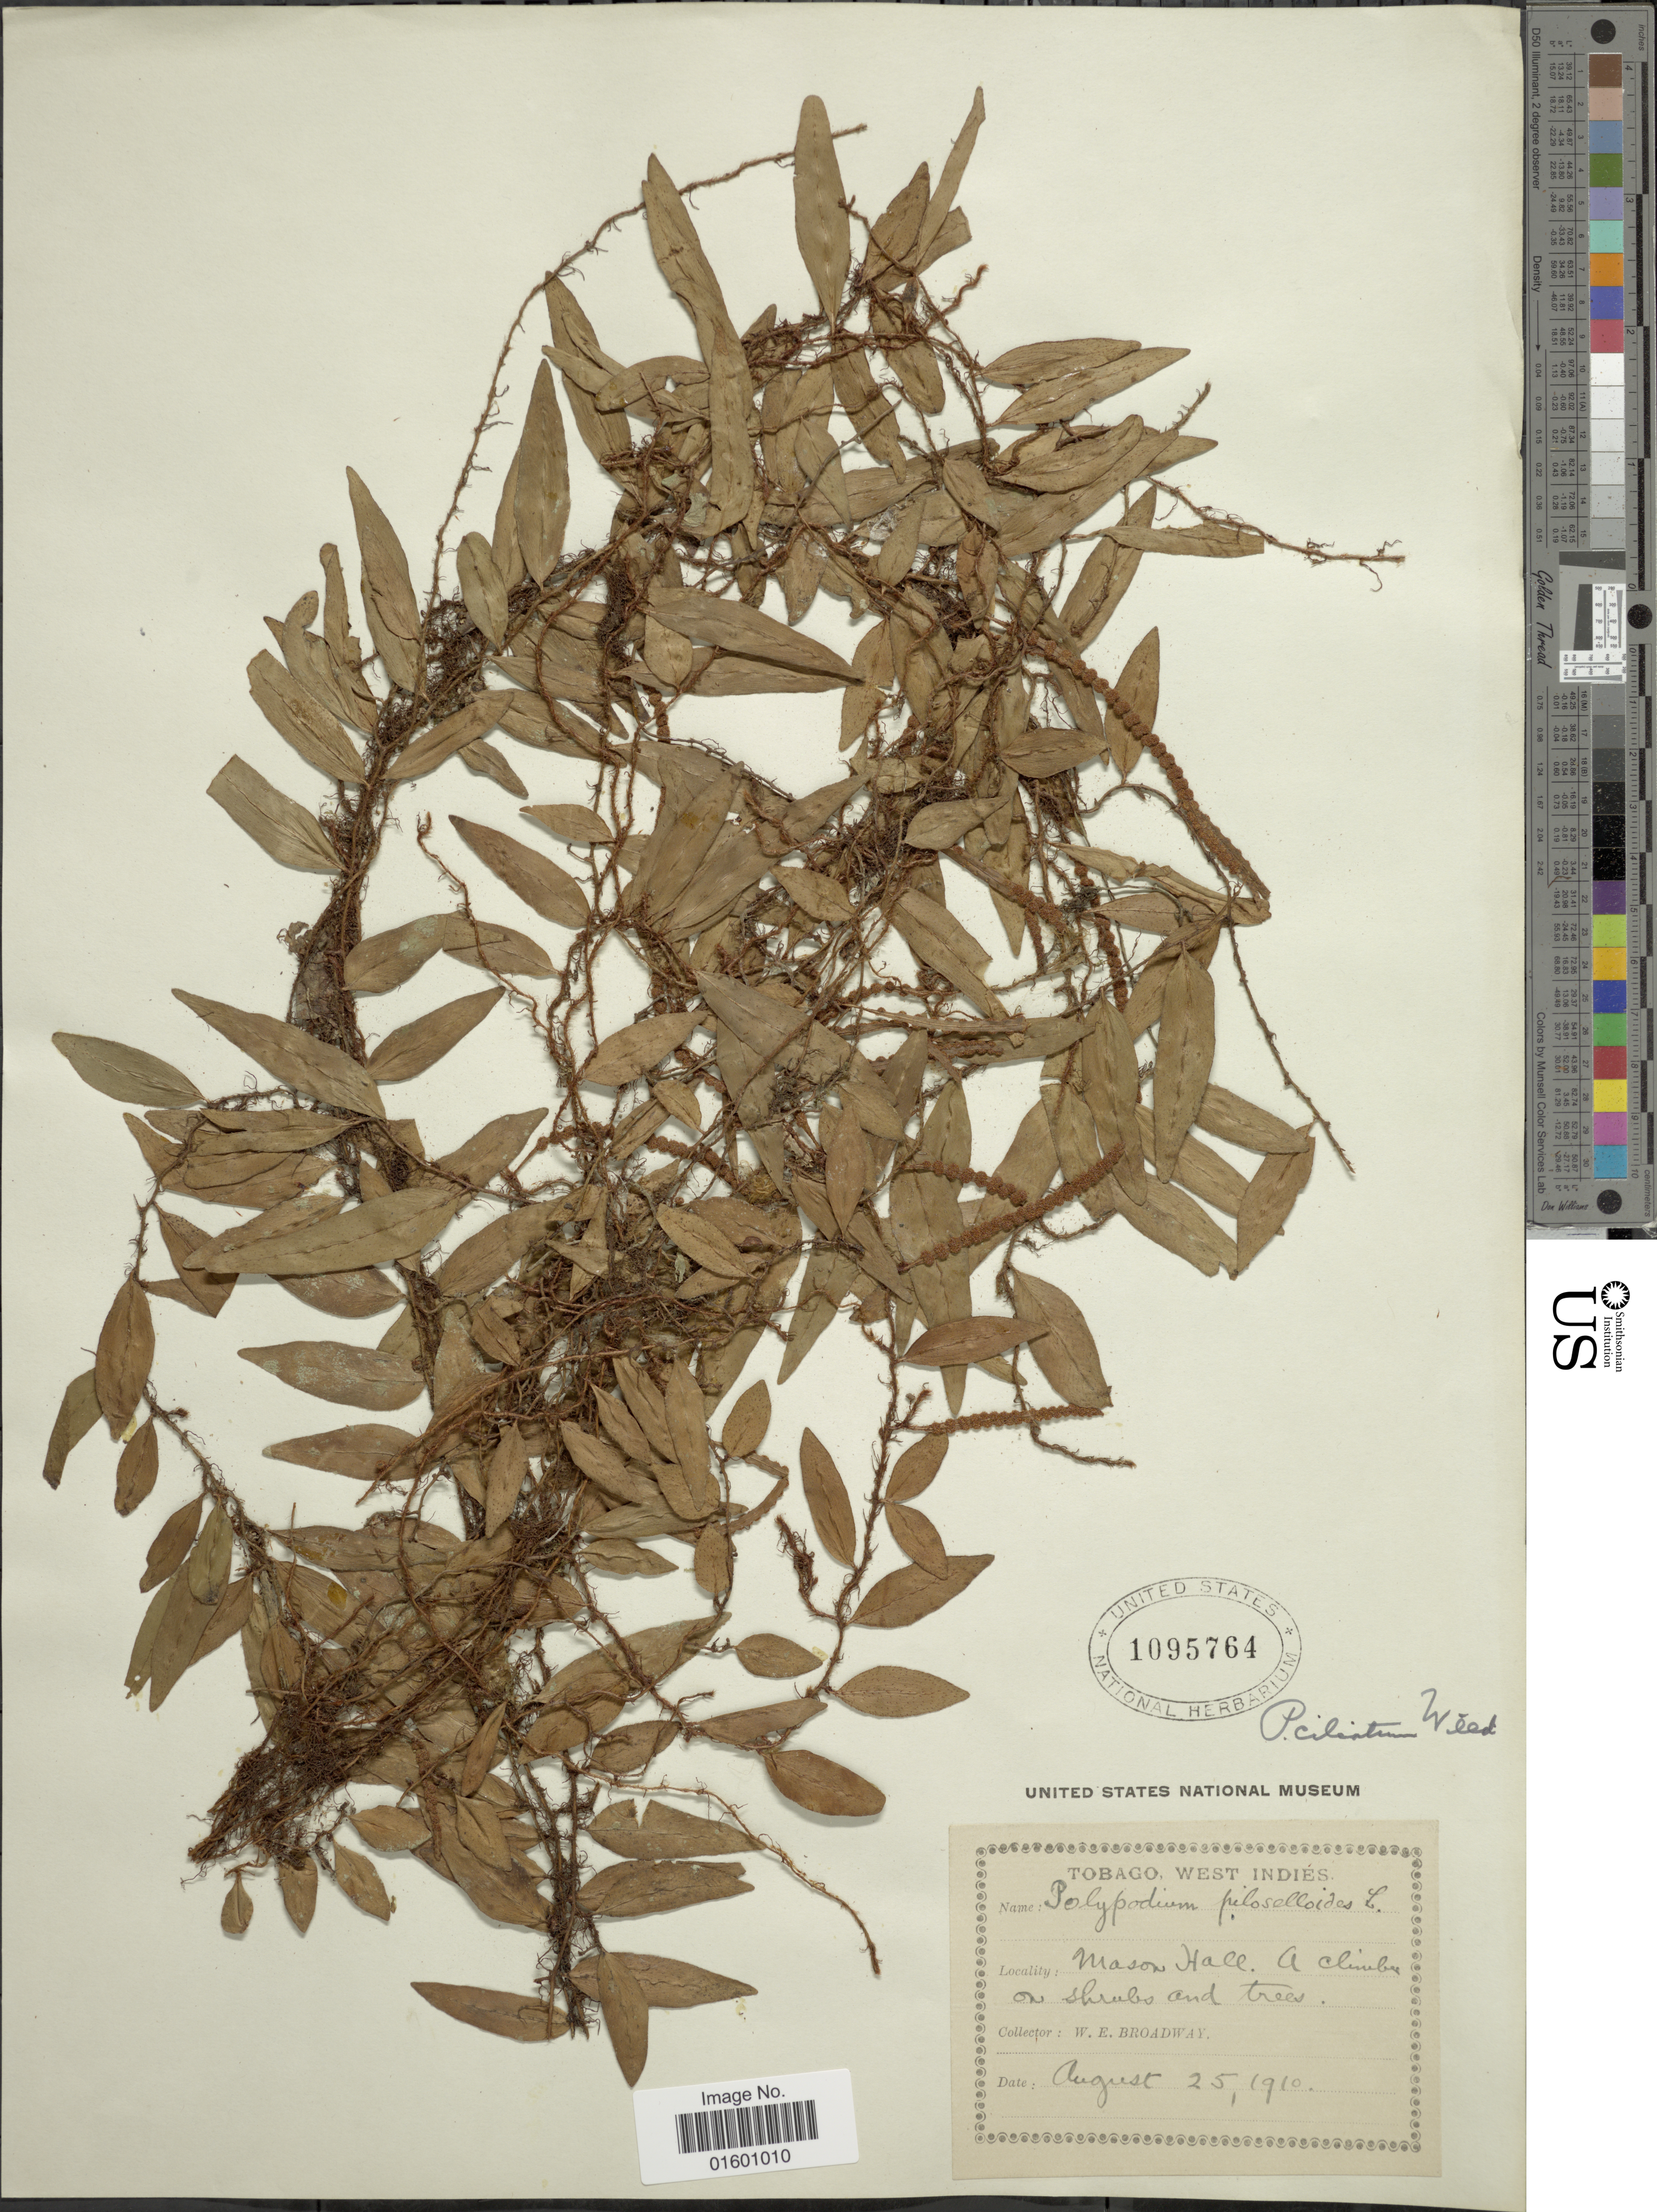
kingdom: Plantae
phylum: Tracheophyta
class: Polypodiopsida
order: Polypodiales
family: Polypodiaceae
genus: Microgramma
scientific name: Microgramma reptans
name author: (Cav.) A.R. Sm.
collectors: W. E. Broadway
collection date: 1910-08-25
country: Trinidad and Tobago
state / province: Tobago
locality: Mason Hall. A climber on shrubs and trees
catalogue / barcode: US 1095764